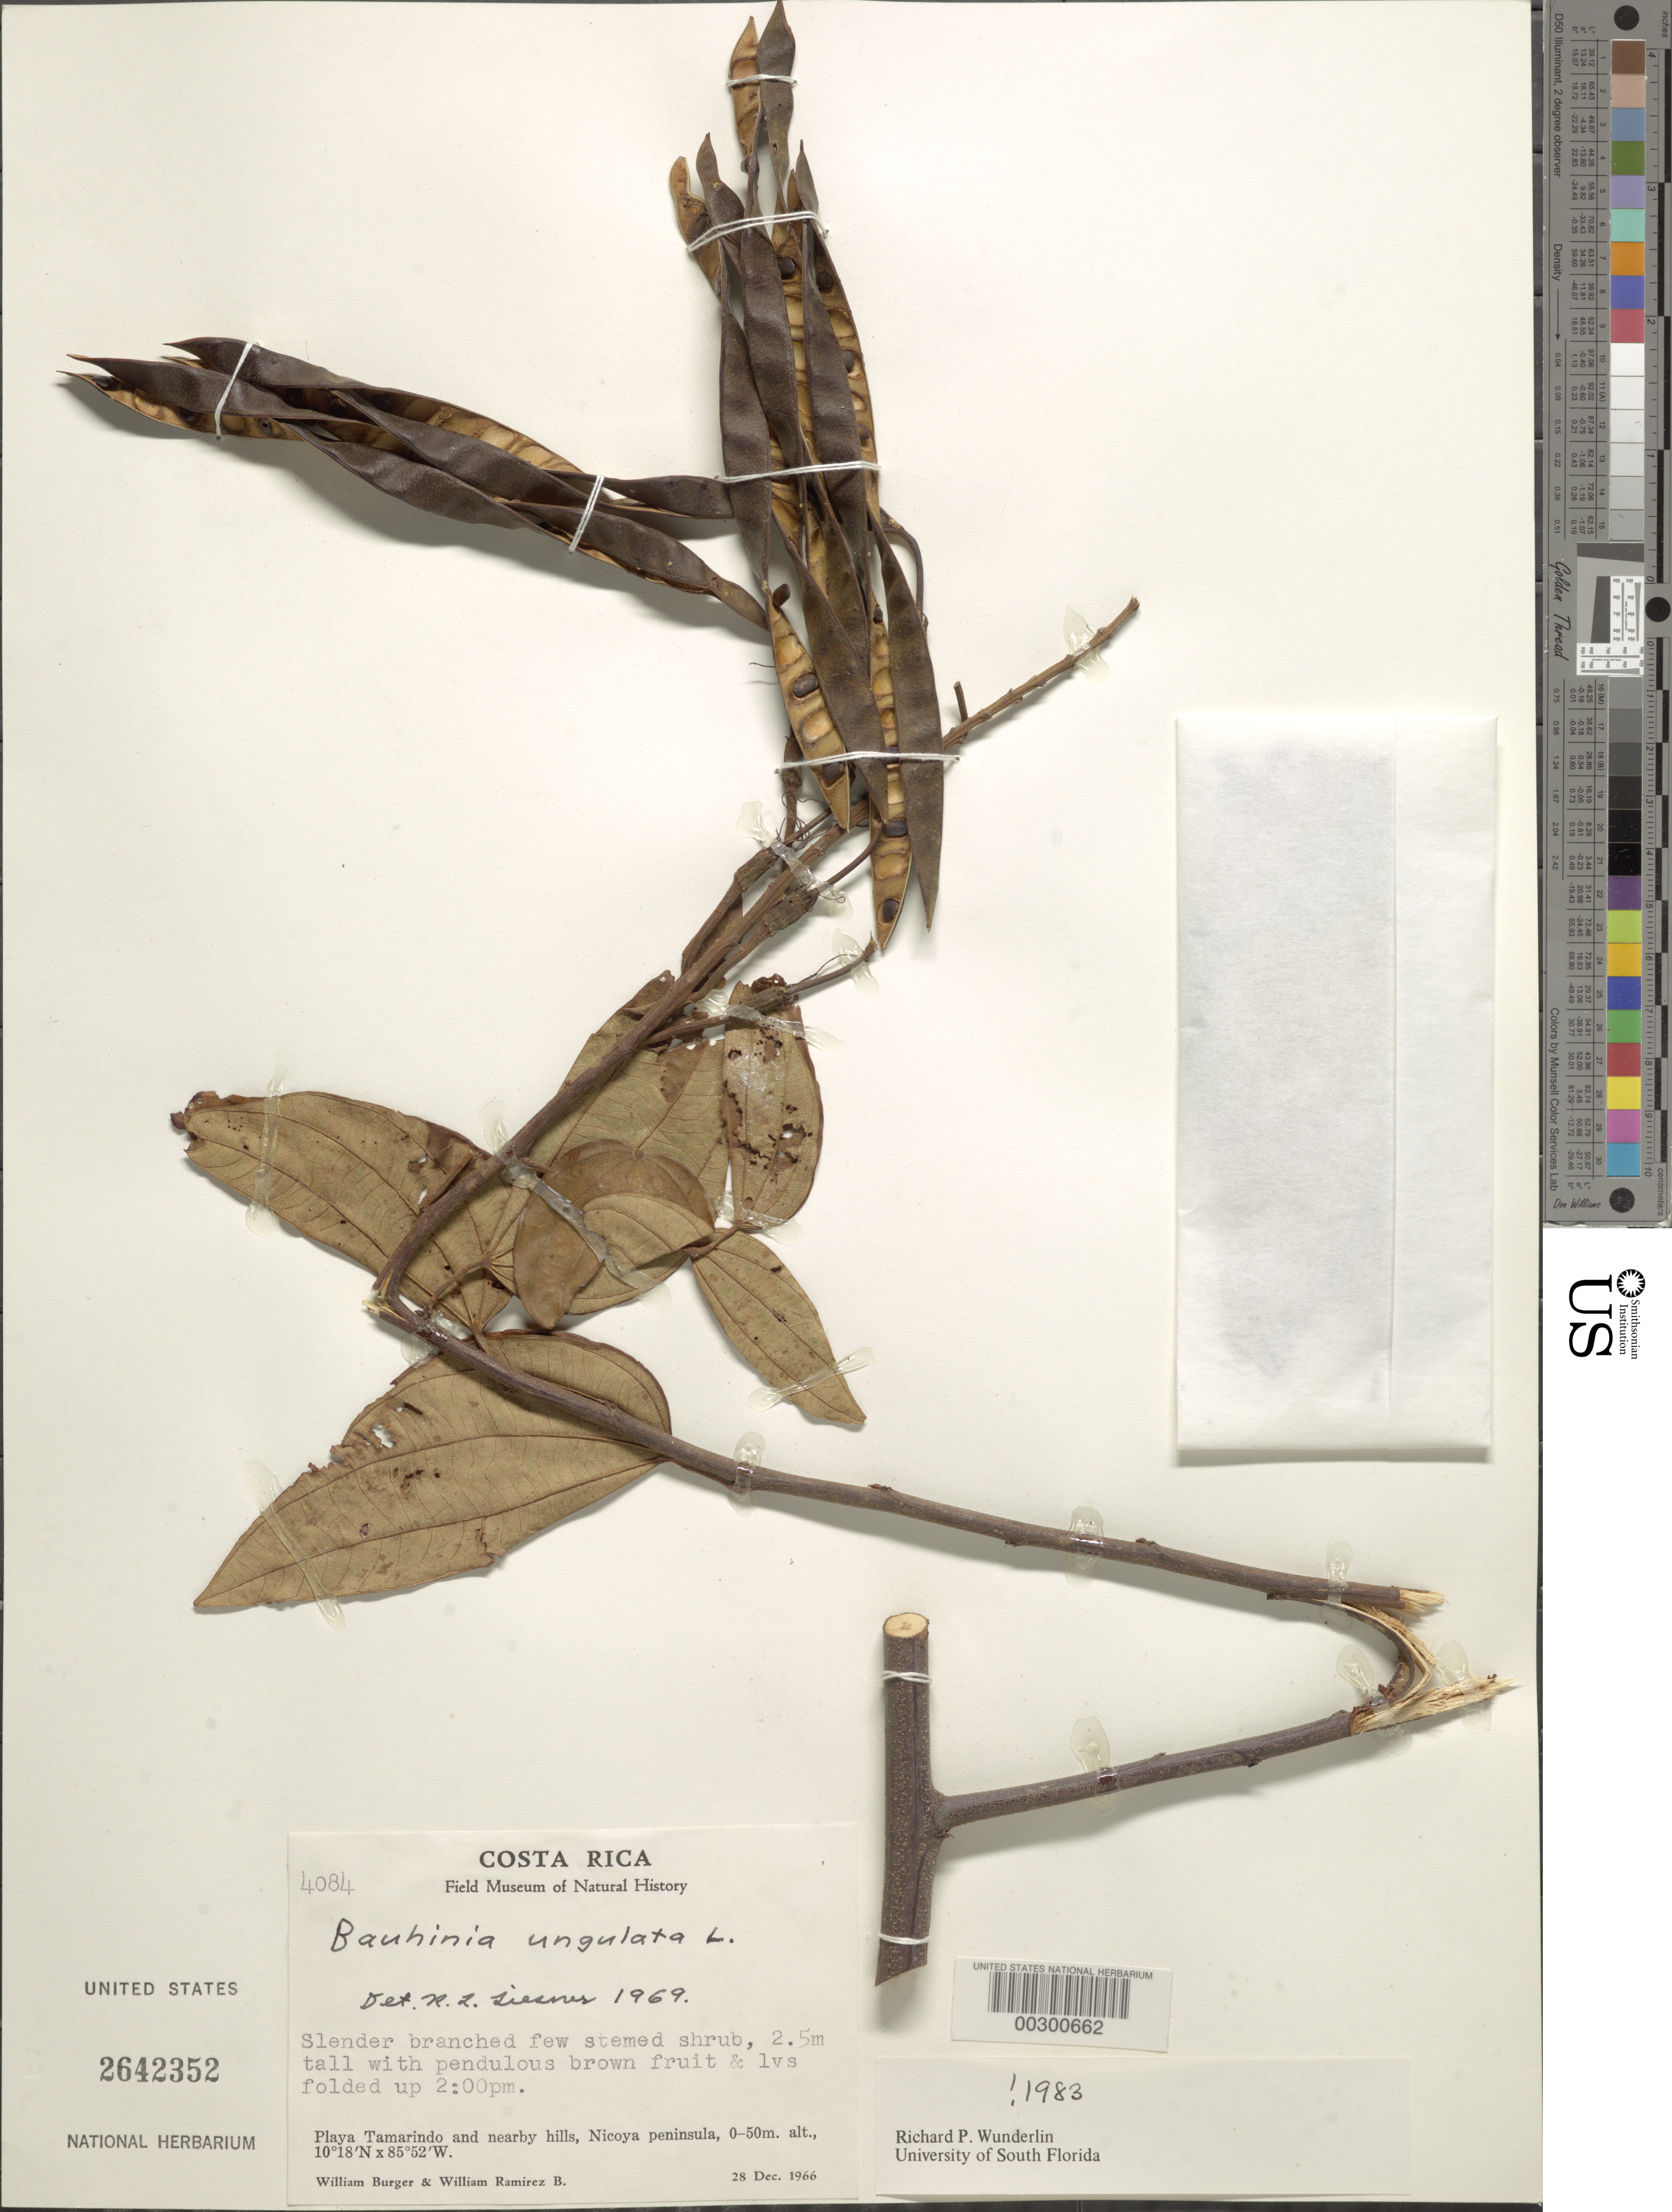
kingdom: Plantae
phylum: Tracheophyta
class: Magnoliopsida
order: Fabales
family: Fabaceae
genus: Bauhinia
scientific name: Bauhinia ungulata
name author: L.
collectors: W. Burger & W. Ramirez B.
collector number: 4084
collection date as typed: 28 Dec 1966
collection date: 1966-12-28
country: Costa Rica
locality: Playa Tamarindo and nearby hills, Nicoya Peninsula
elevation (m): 0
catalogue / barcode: US 2642352